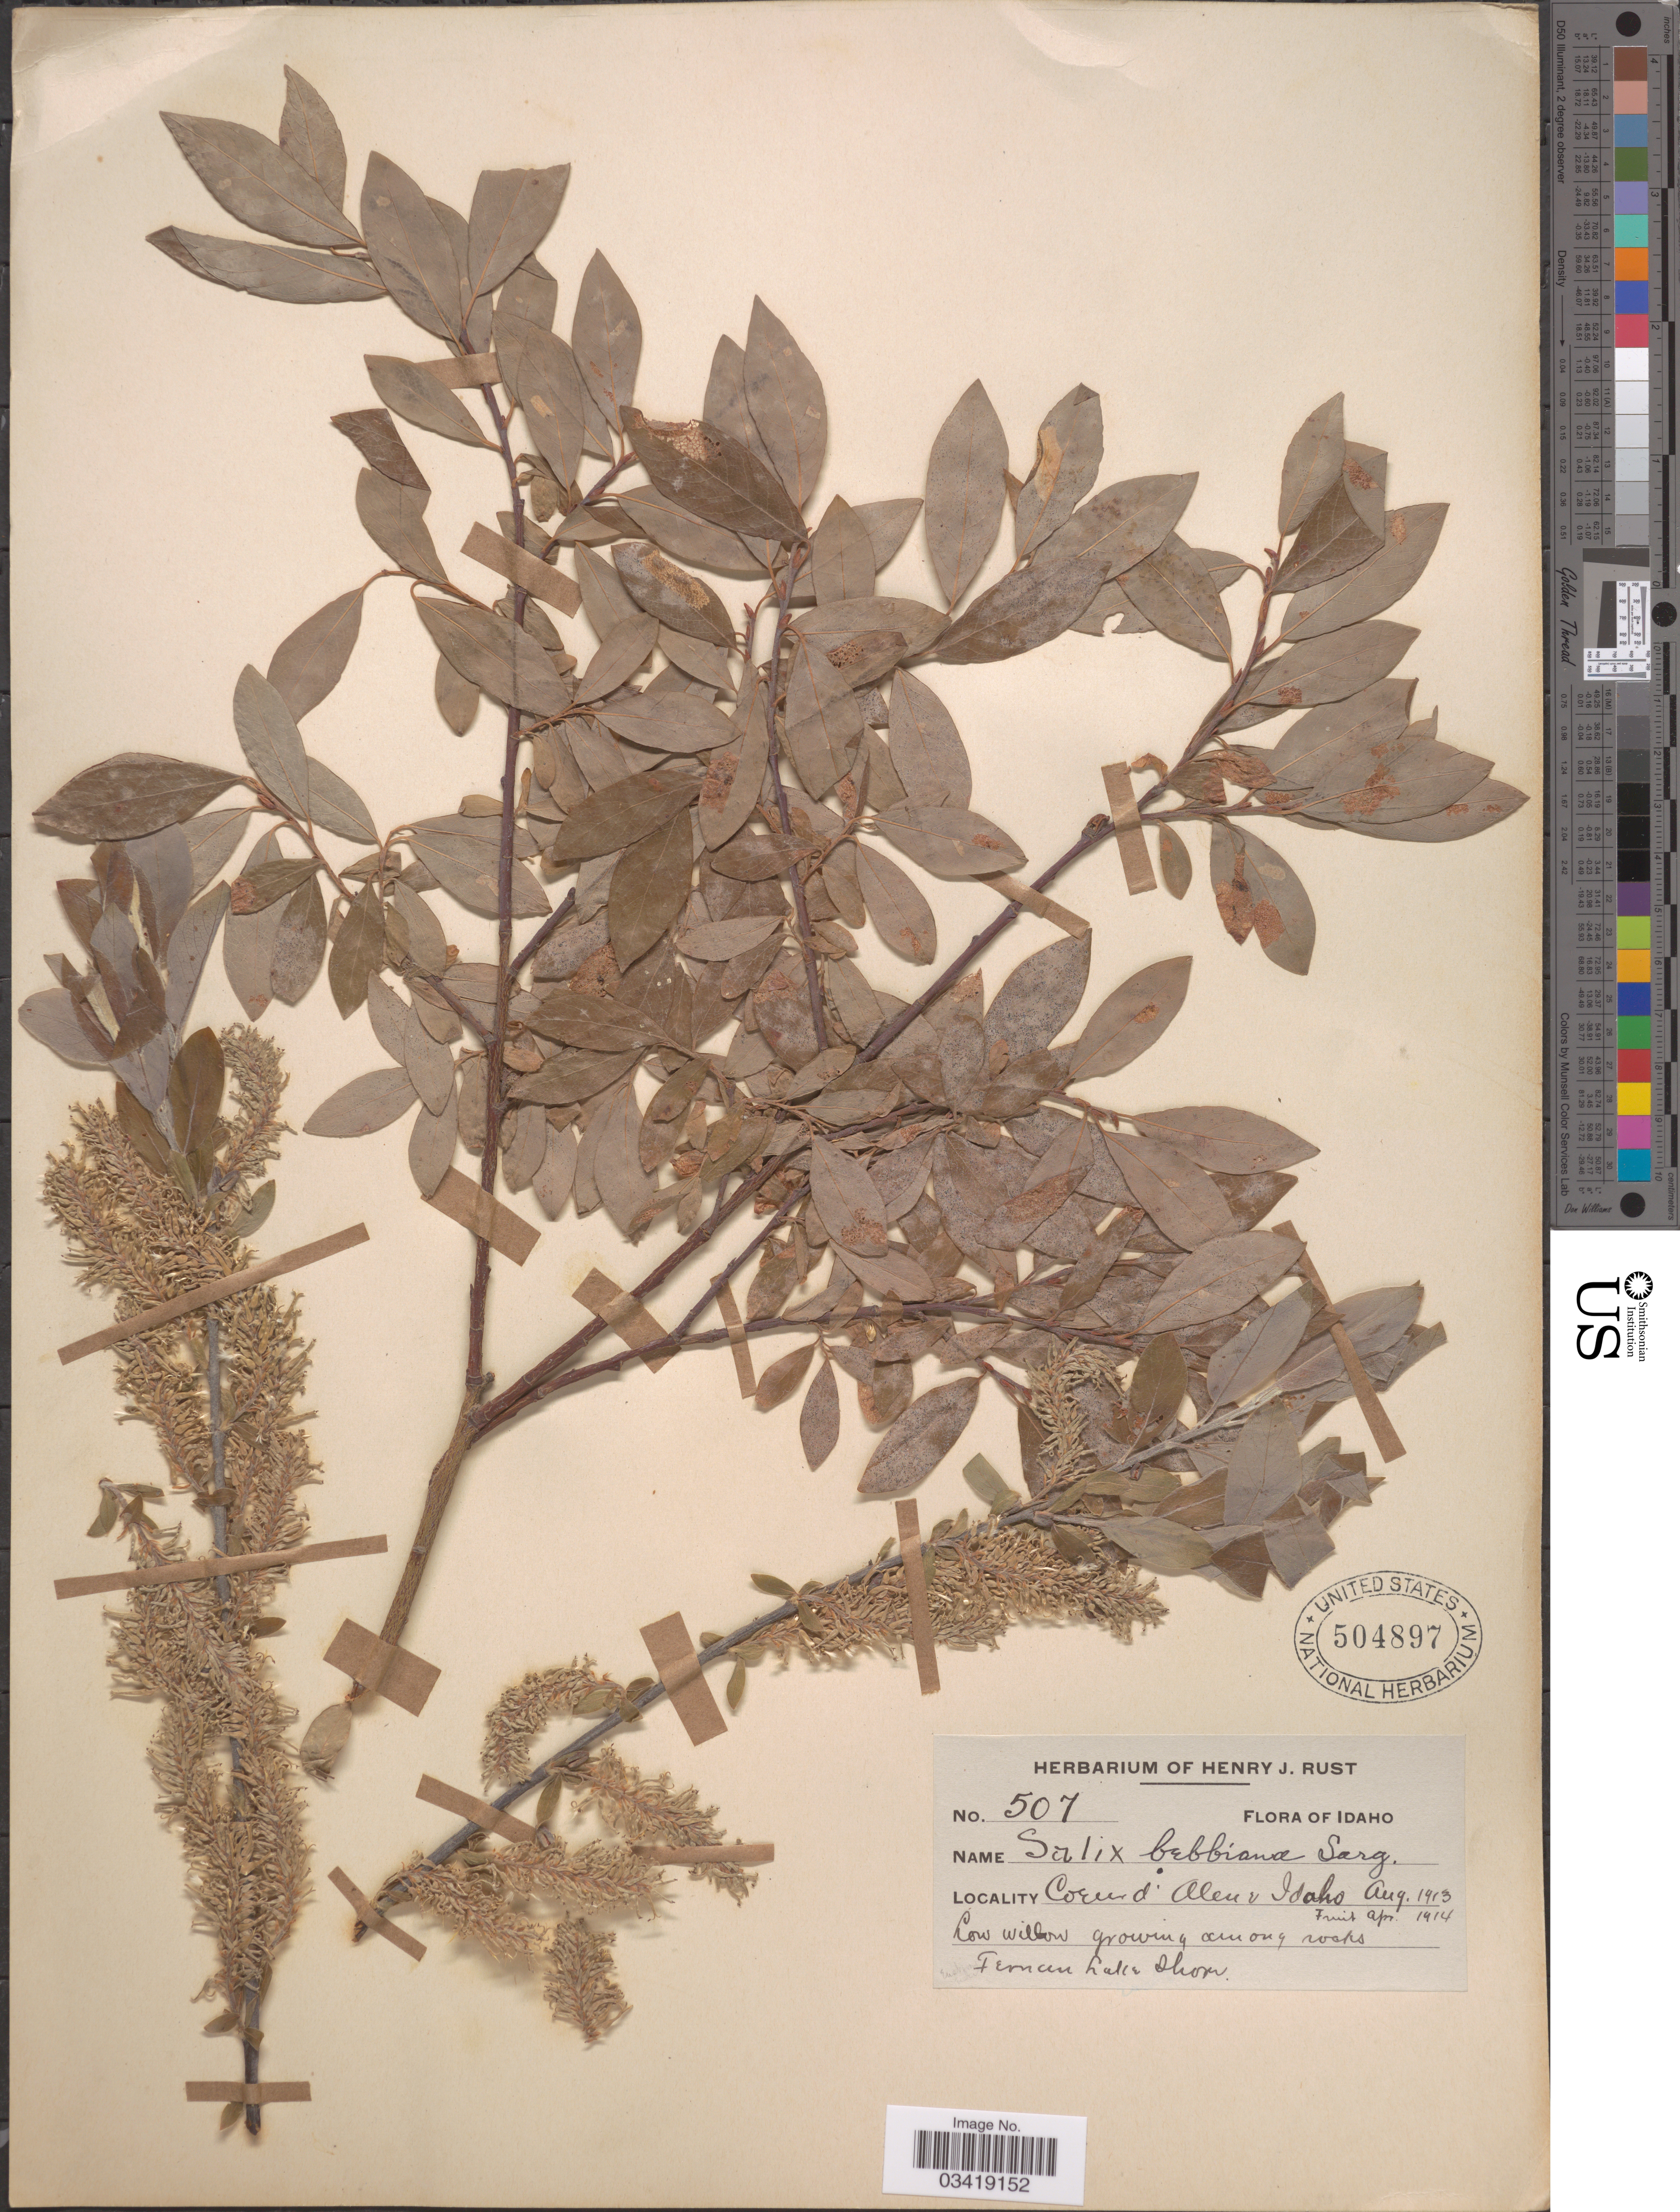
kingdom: Plantae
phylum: Tracheophyta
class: Magnoliopsida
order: Malpighiales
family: Salicaceae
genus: Salix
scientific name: Salix bebbiana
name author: Sarg.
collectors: ex herb. Henry J. Rust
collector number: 507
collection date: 1913-08/1914-04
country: United States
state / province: Idaho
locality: Coeur d'Alene.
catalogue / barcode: US 504897